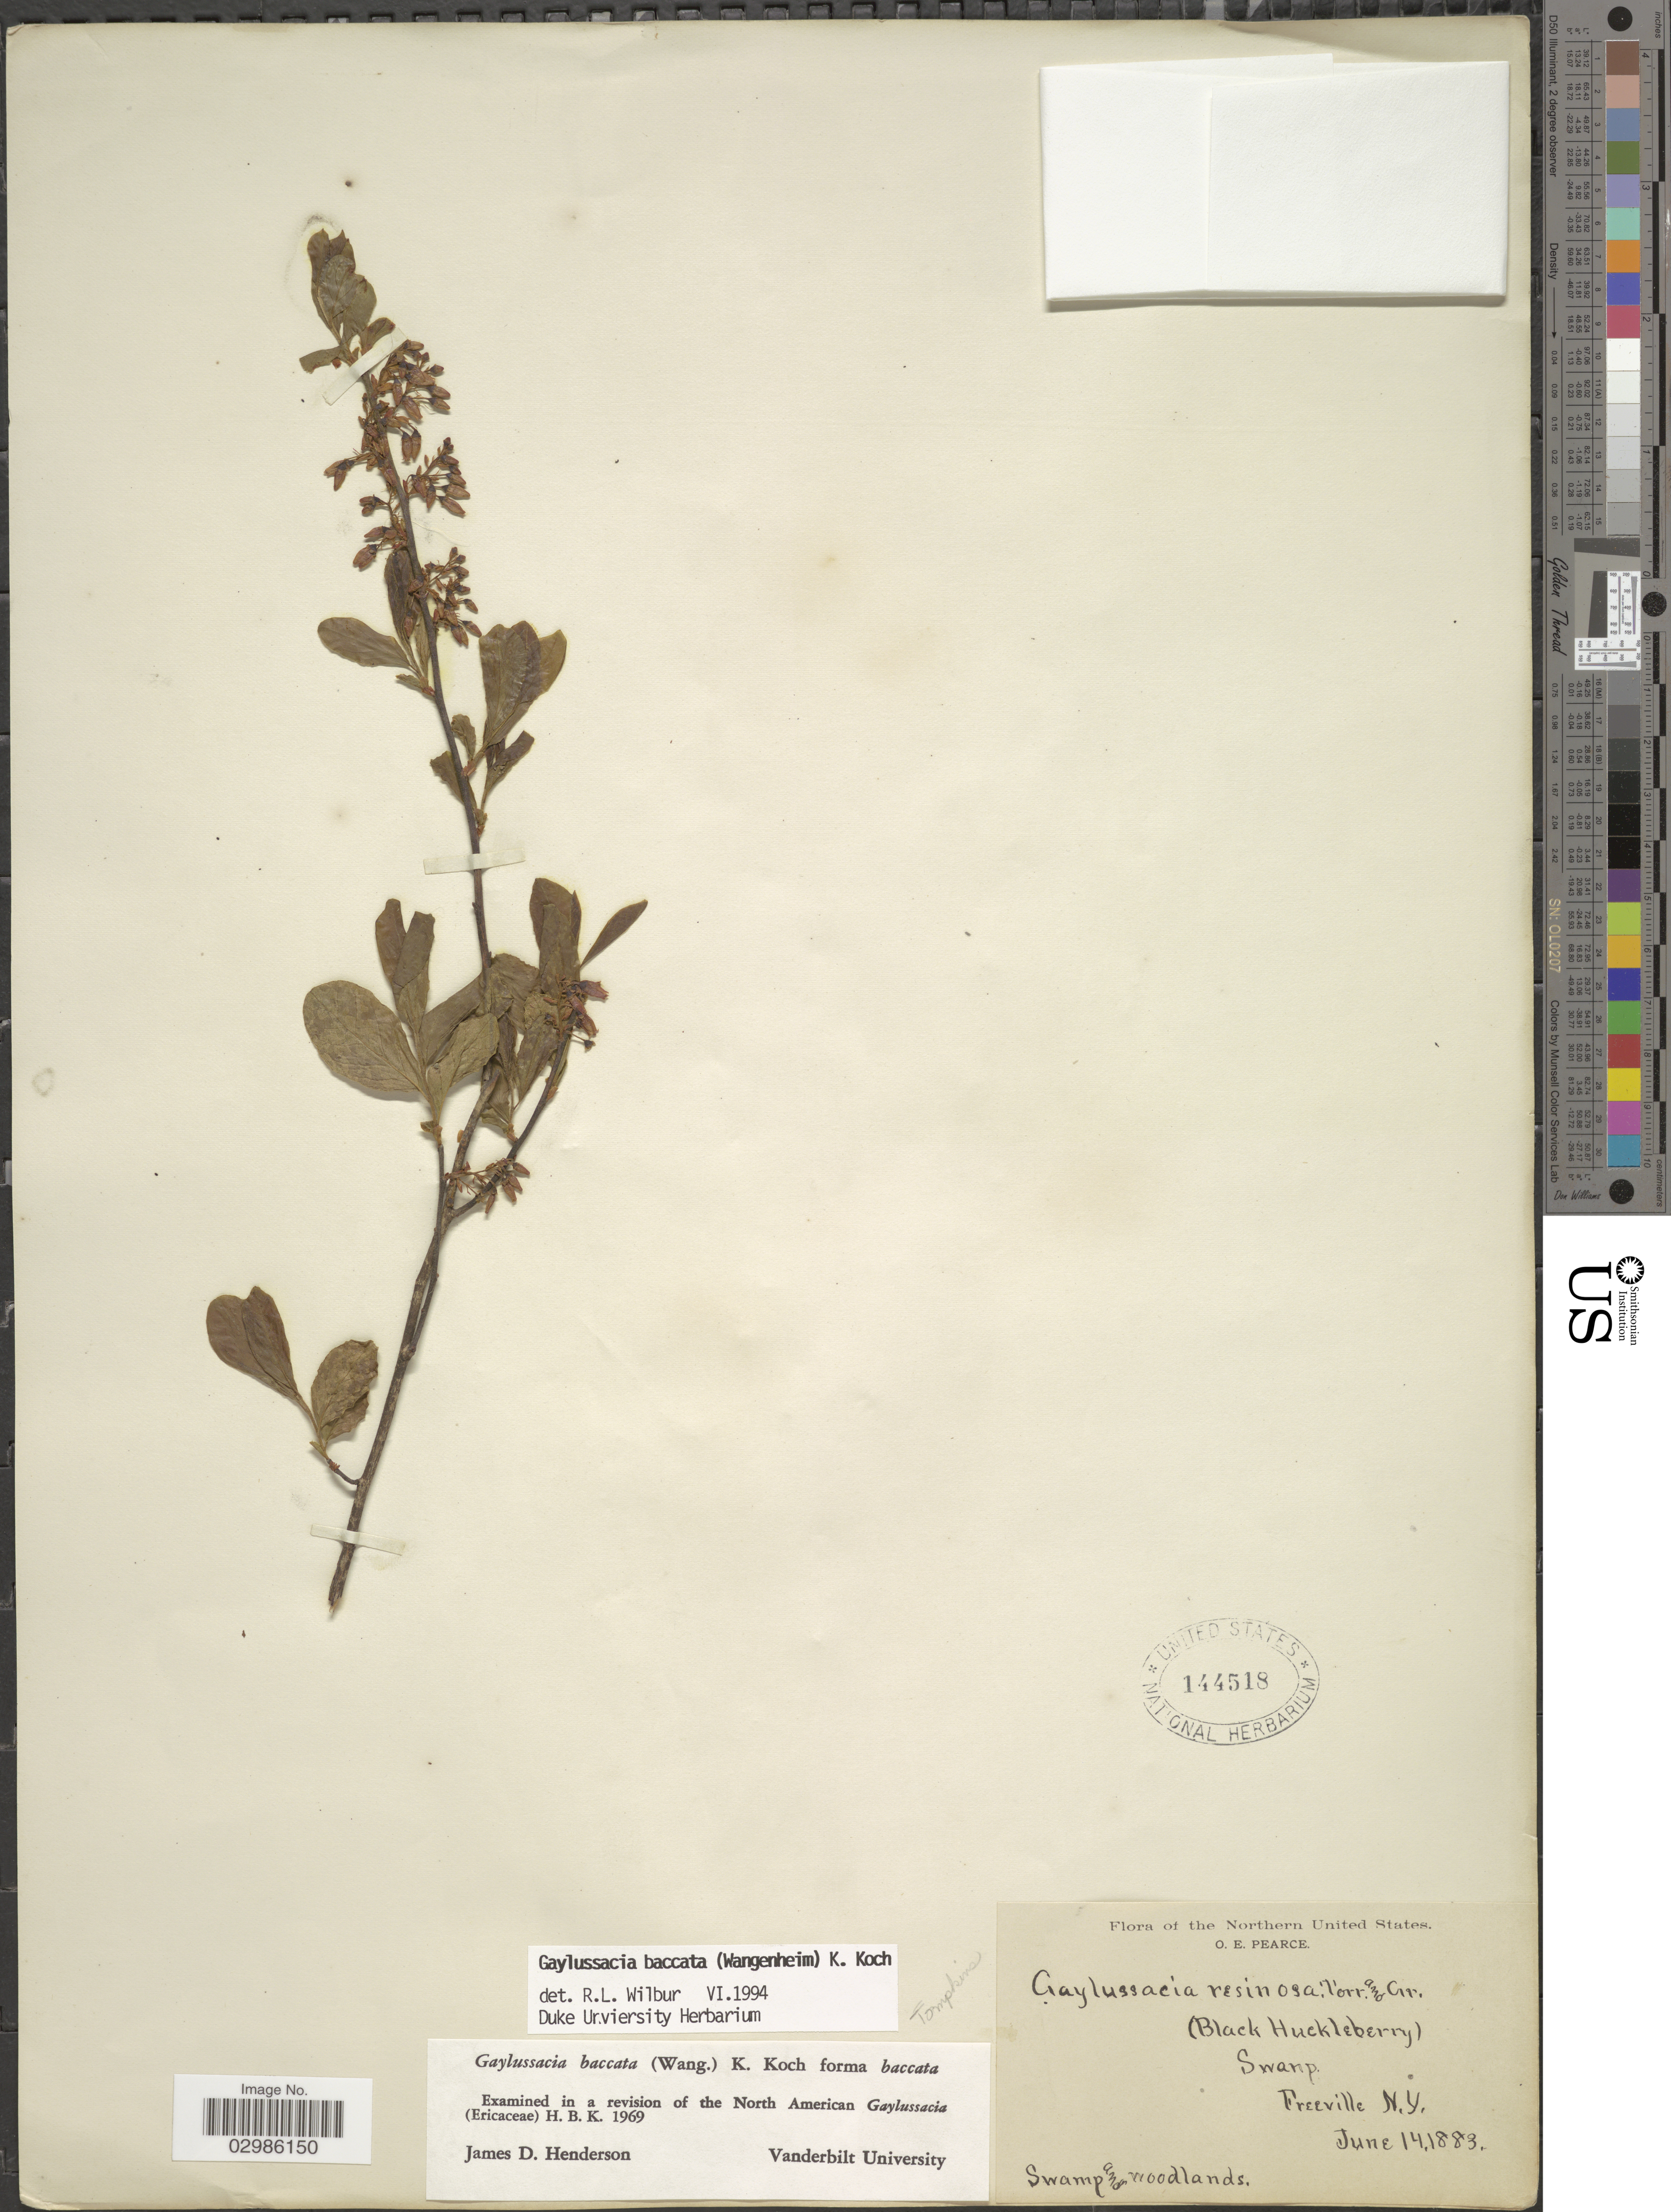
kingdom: Plantae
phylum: Tracheophyta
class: Magnoliopsida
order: Ericales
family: Ericaceae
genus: Gaylussacia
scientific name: Gaylussacia baccata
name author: (Wangenh.) K. Koch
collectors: O. E. Pearce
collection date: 1883-06-14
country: United States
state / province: New York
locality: The Northern United States. Swamp. Freeville.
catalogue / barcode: US 144518